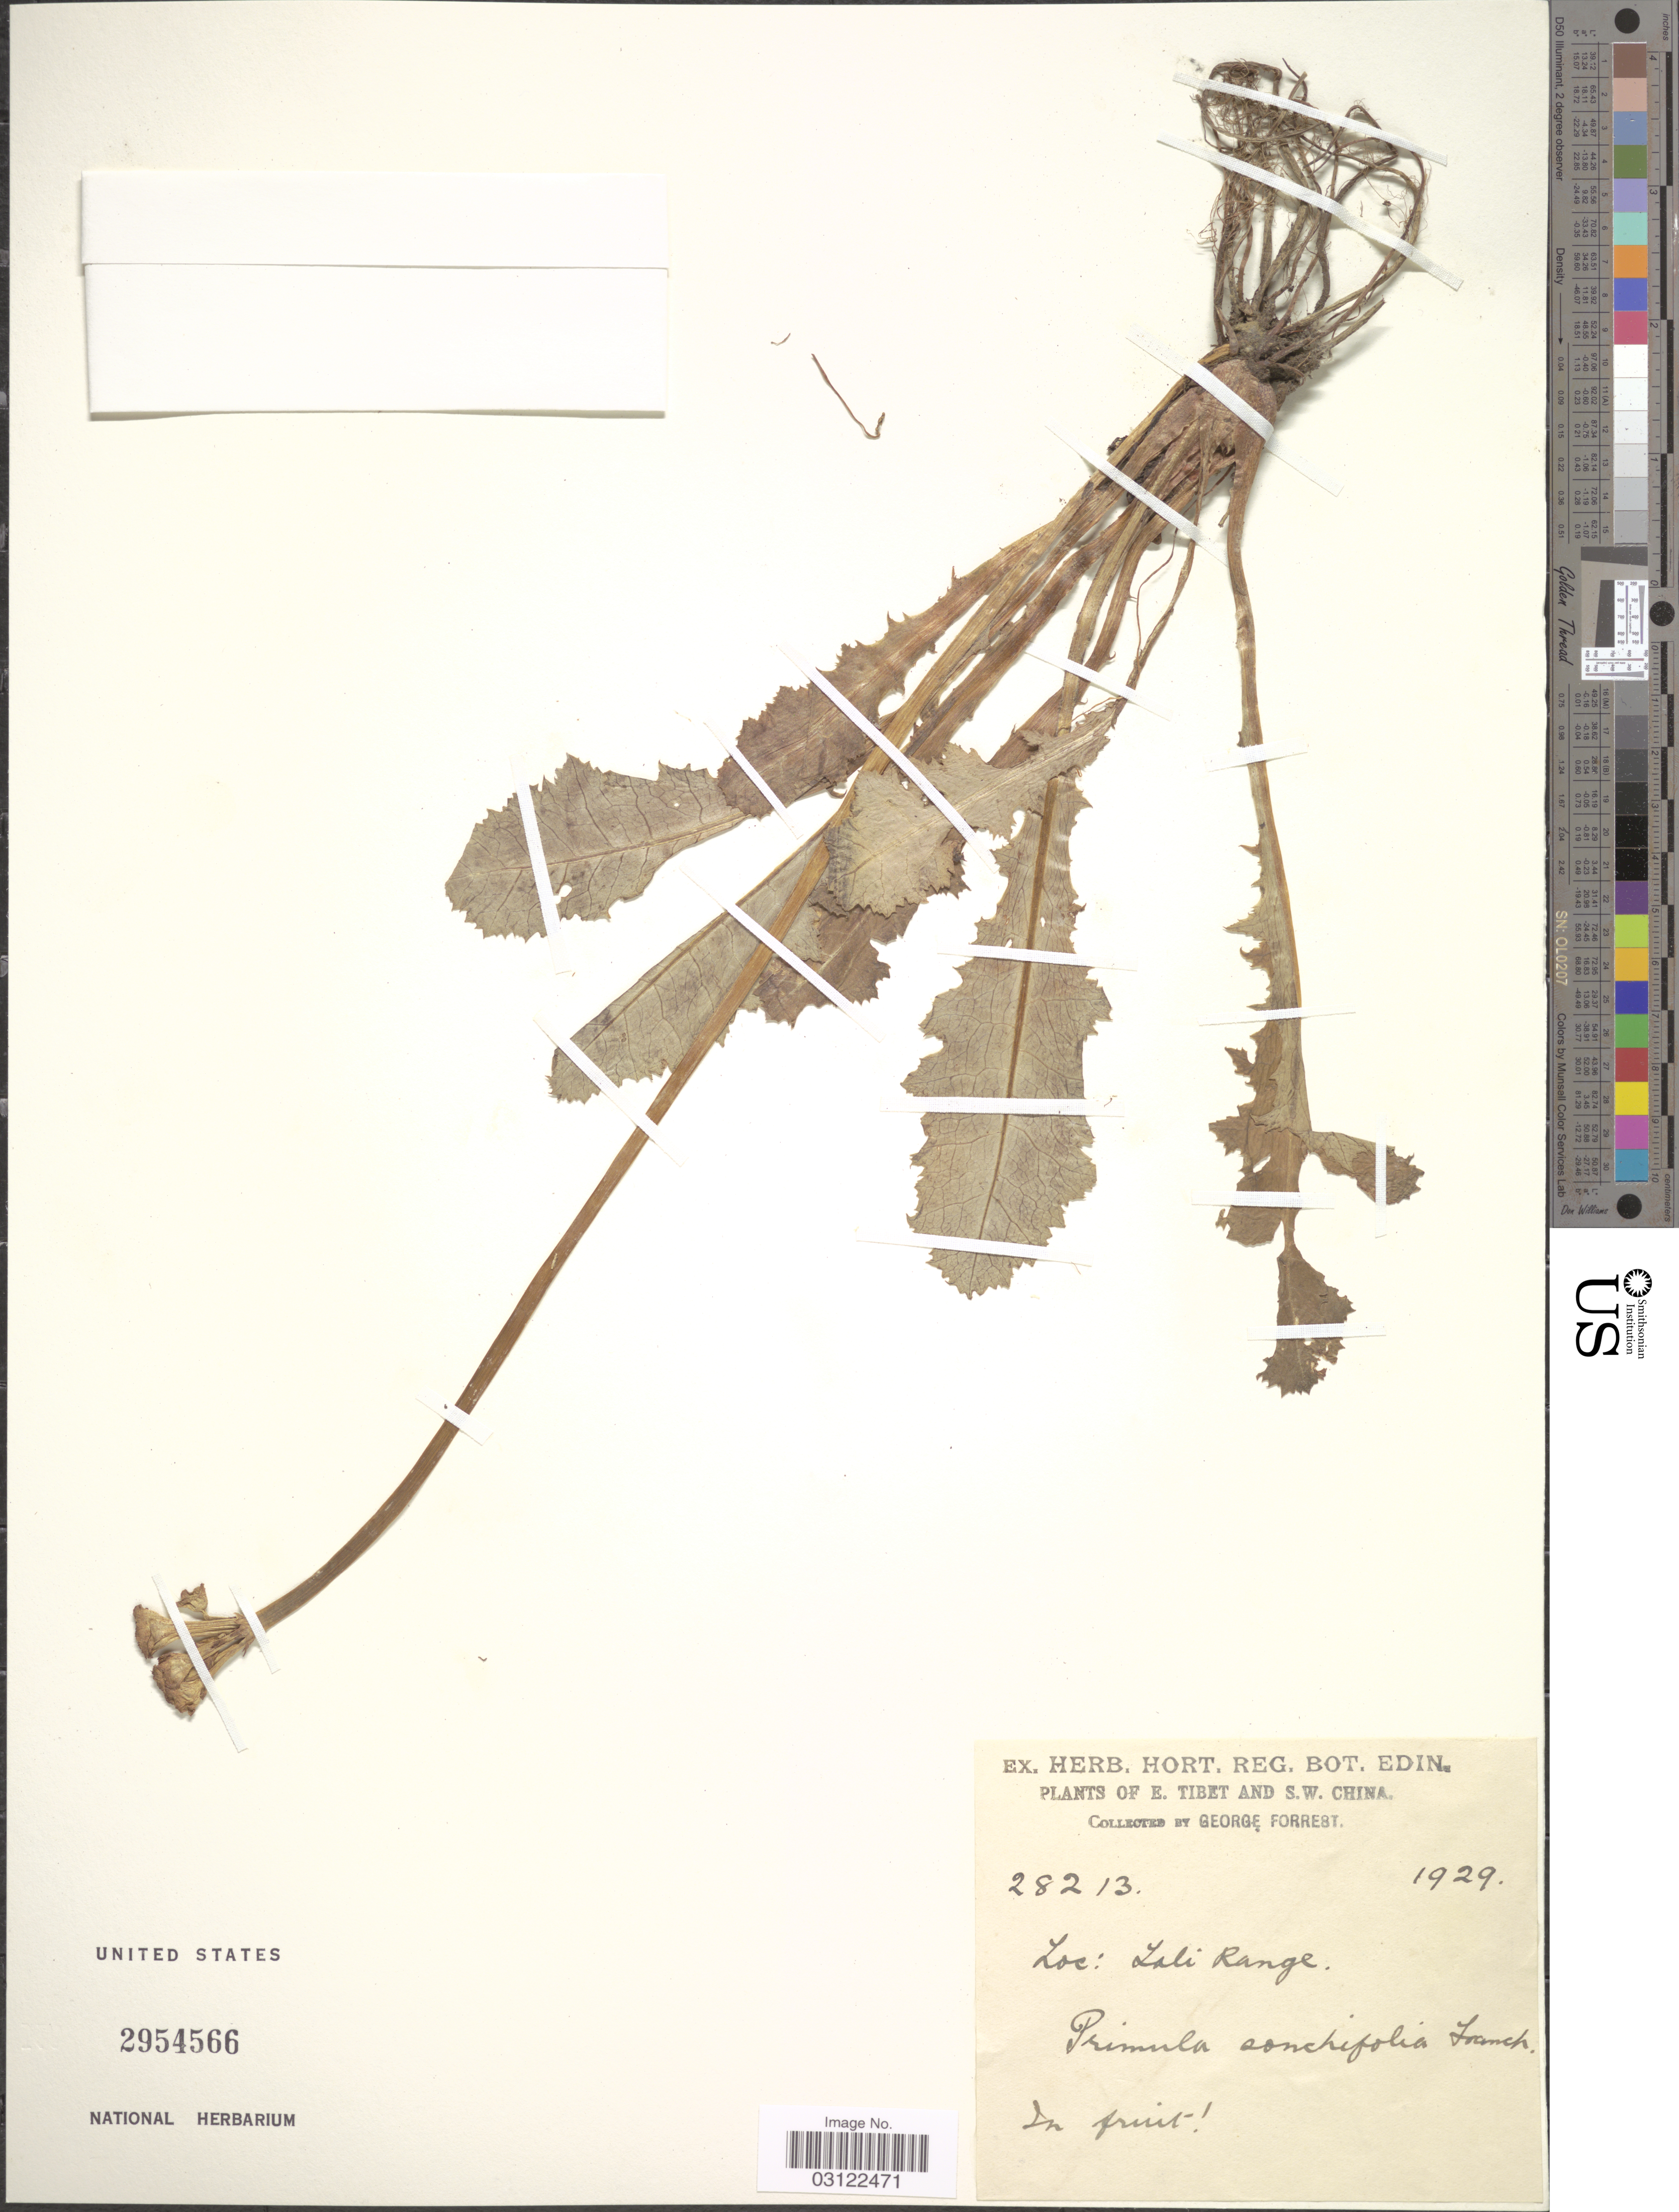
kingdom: Plantae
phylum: Tracheophyta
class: Magnoliopsida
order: Ericales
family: Primulaceae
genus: Primula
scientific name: Primula sonchifolia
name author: Franch.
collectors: G. Forrest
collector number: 28213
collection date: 1929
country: China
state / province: Xizang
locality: E. Tibet and S.W. China. Lali Range.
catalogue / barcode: US 2954566